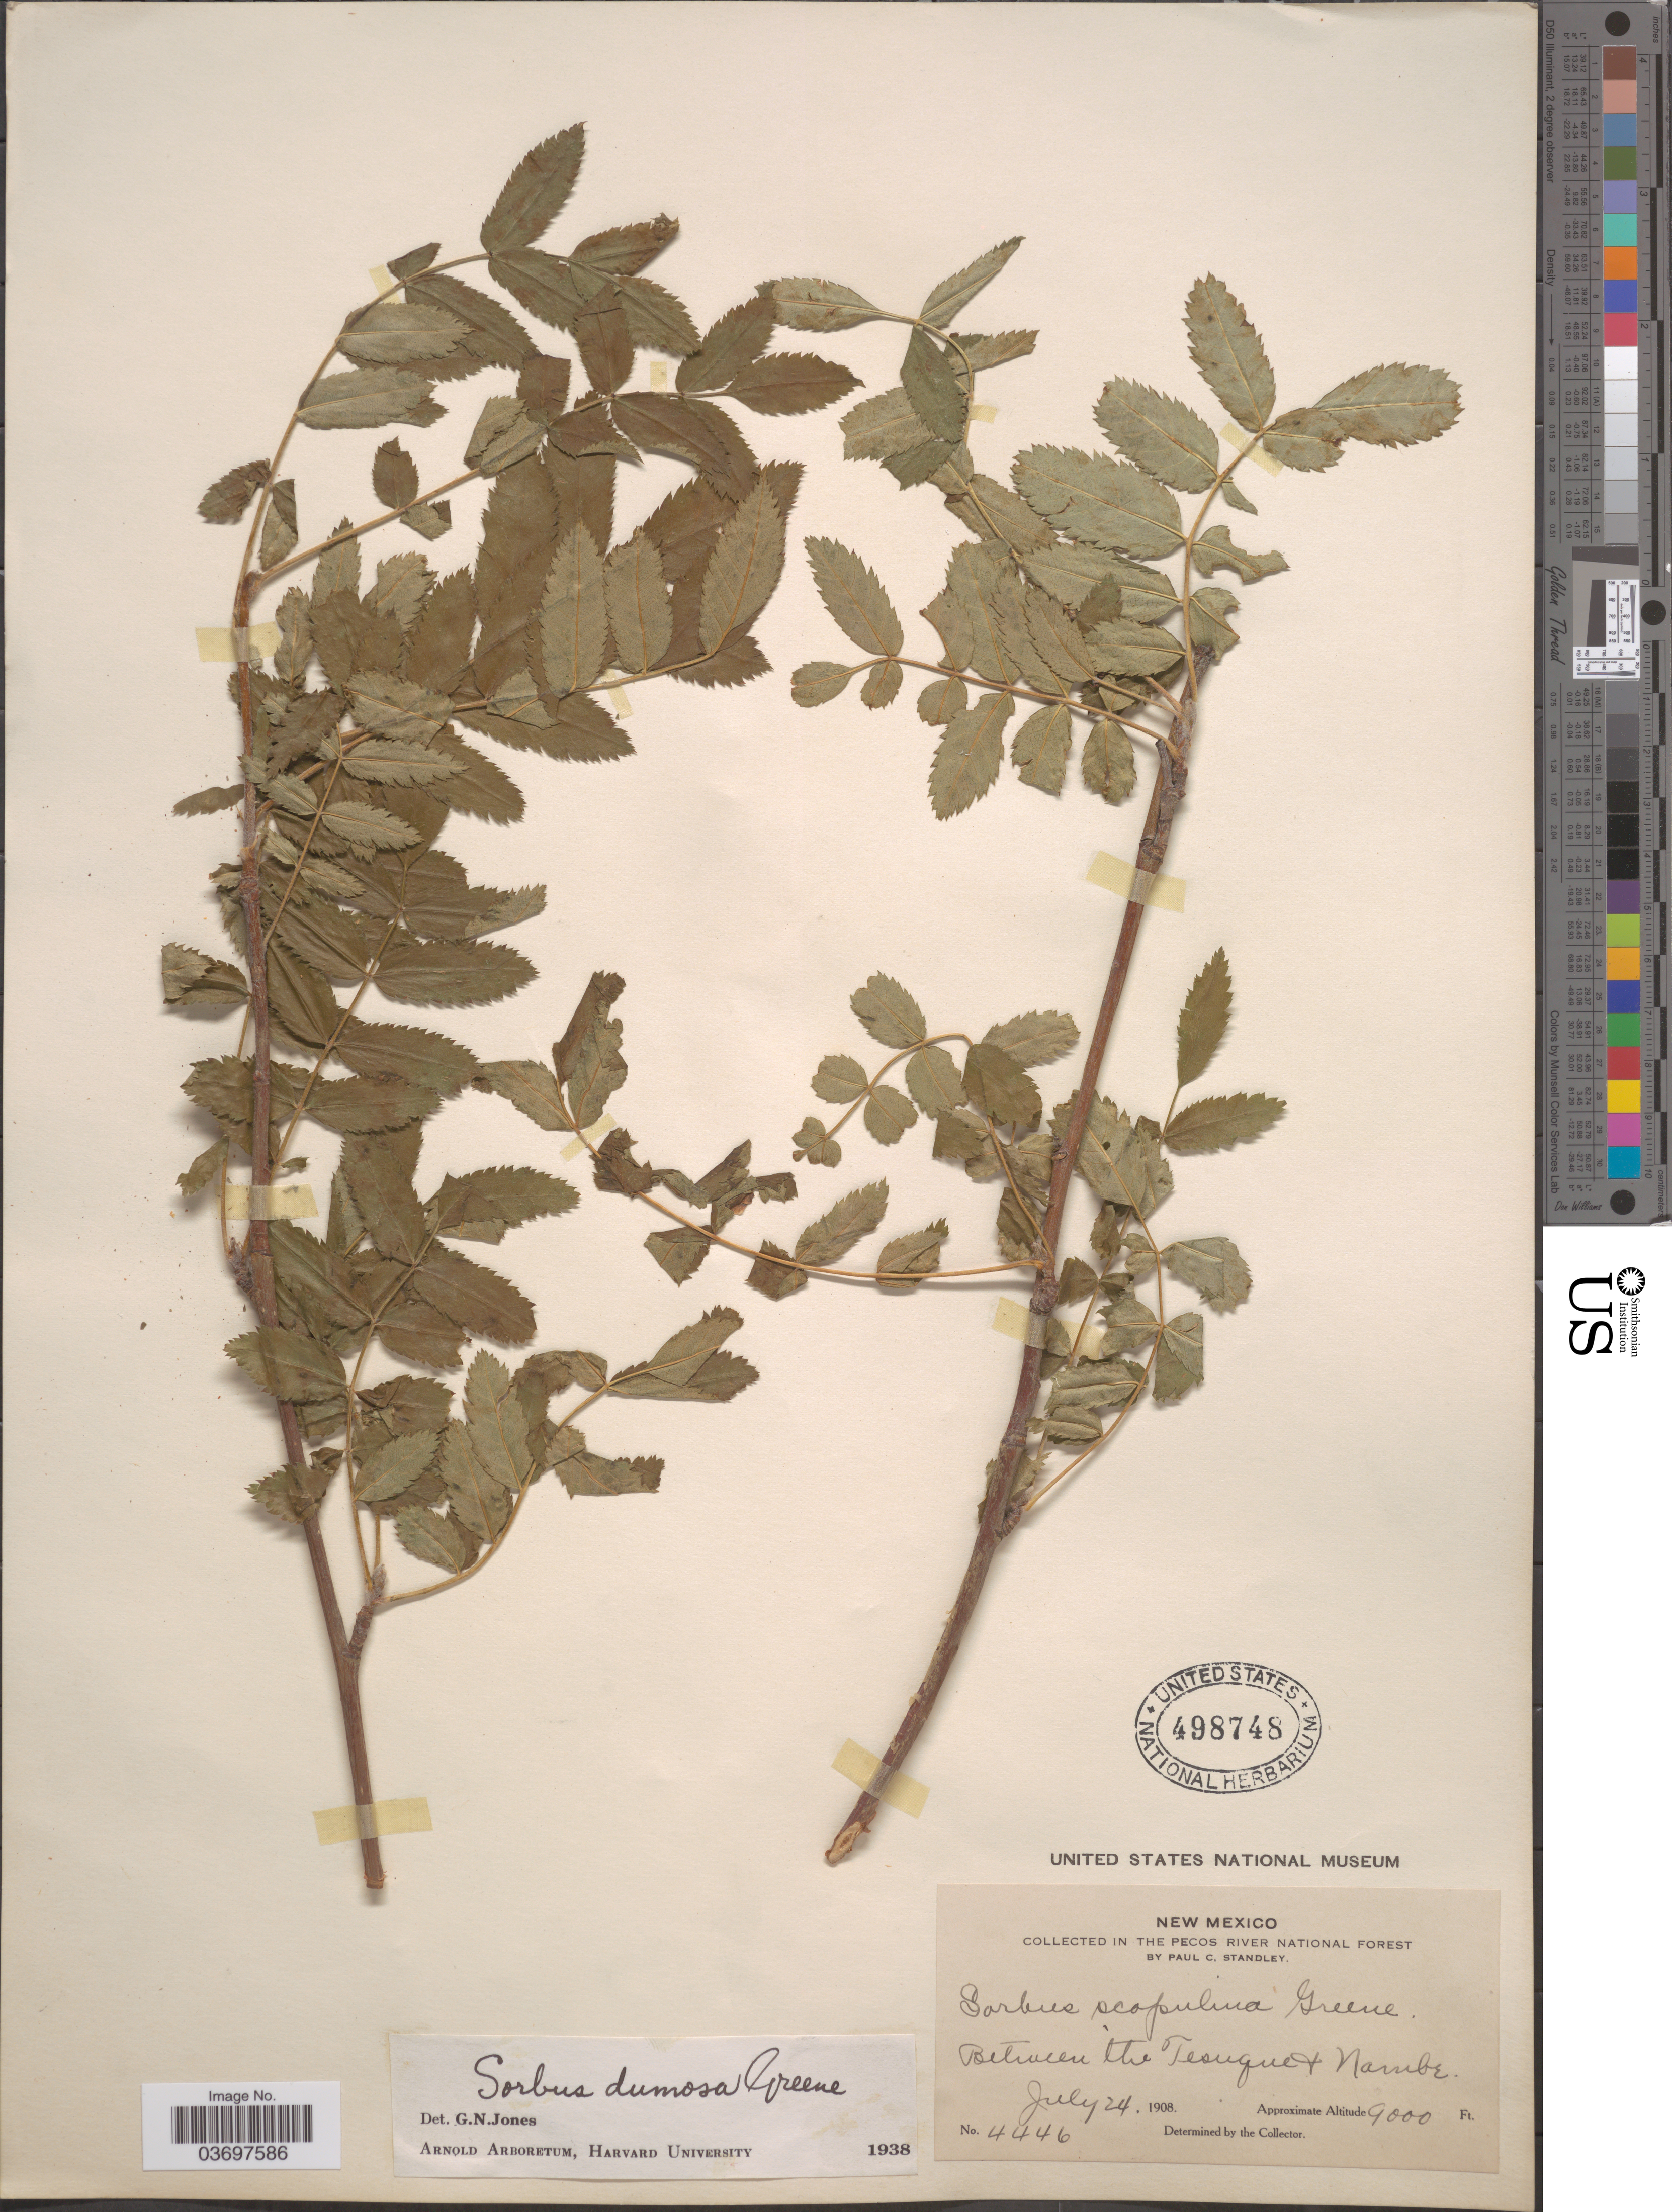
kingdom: Plantae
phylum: Tracheophyta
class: Magnoliopsida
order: Rosales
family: Rosaceae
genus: Sorbus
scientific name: Sorbus dumosa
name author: Greene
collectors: P. C. Standley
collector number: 4446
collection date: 1908-07-24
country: United States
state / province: New Mexico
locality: In the Pecos River National Forest. Between the Tesugue + Nambe.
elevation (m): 2743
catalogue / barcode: US 498748